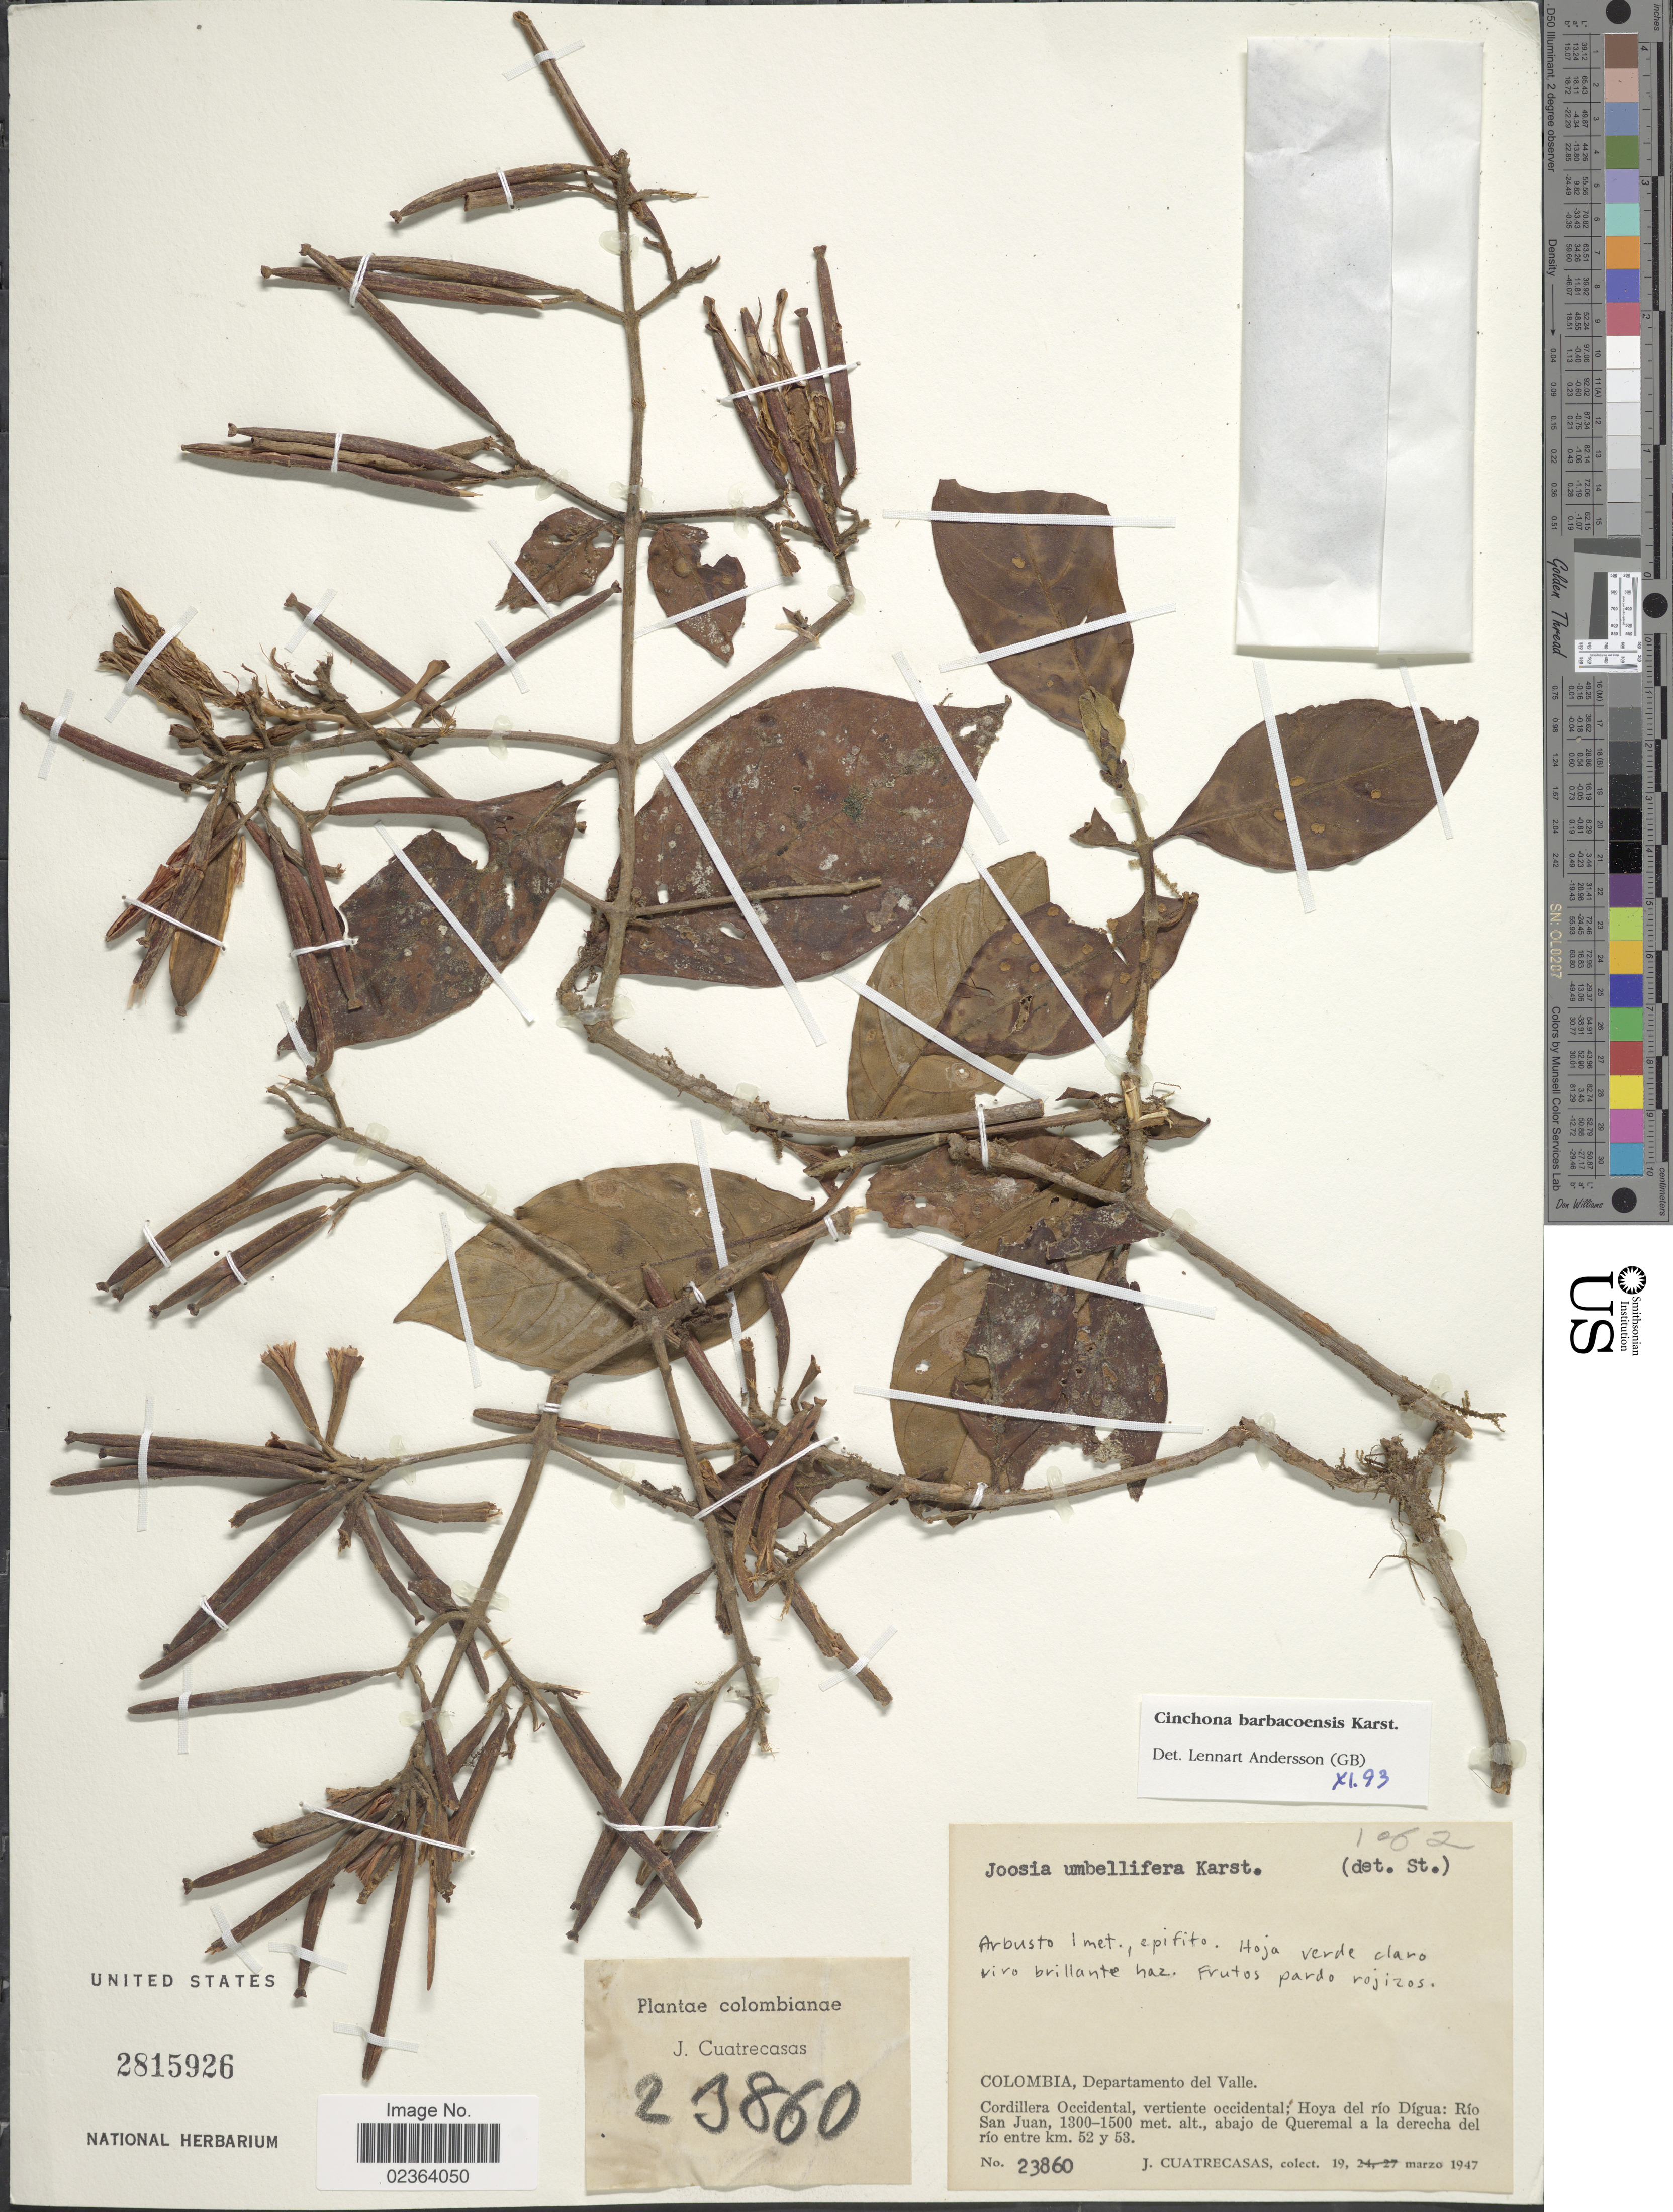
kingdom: Plantae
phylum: Tracheophyta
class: Magnoliopsida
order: Gentianales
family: Rubiaceae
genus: Cinchona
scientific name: Cinchona barbacoensis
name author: L.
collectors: J. Cuatrecasas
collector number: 23860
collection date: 1947-03-19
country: Colombia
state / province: Valle del Cauca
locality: Colombia, Departamento del Valle, Cordillera Occidental, vertiente occidental, Hoya del rio Digua, Rio San Juan, abajo de Queremal a la derecha del rio entre km 52 y 53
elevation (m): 1300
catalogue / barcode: US 2815926